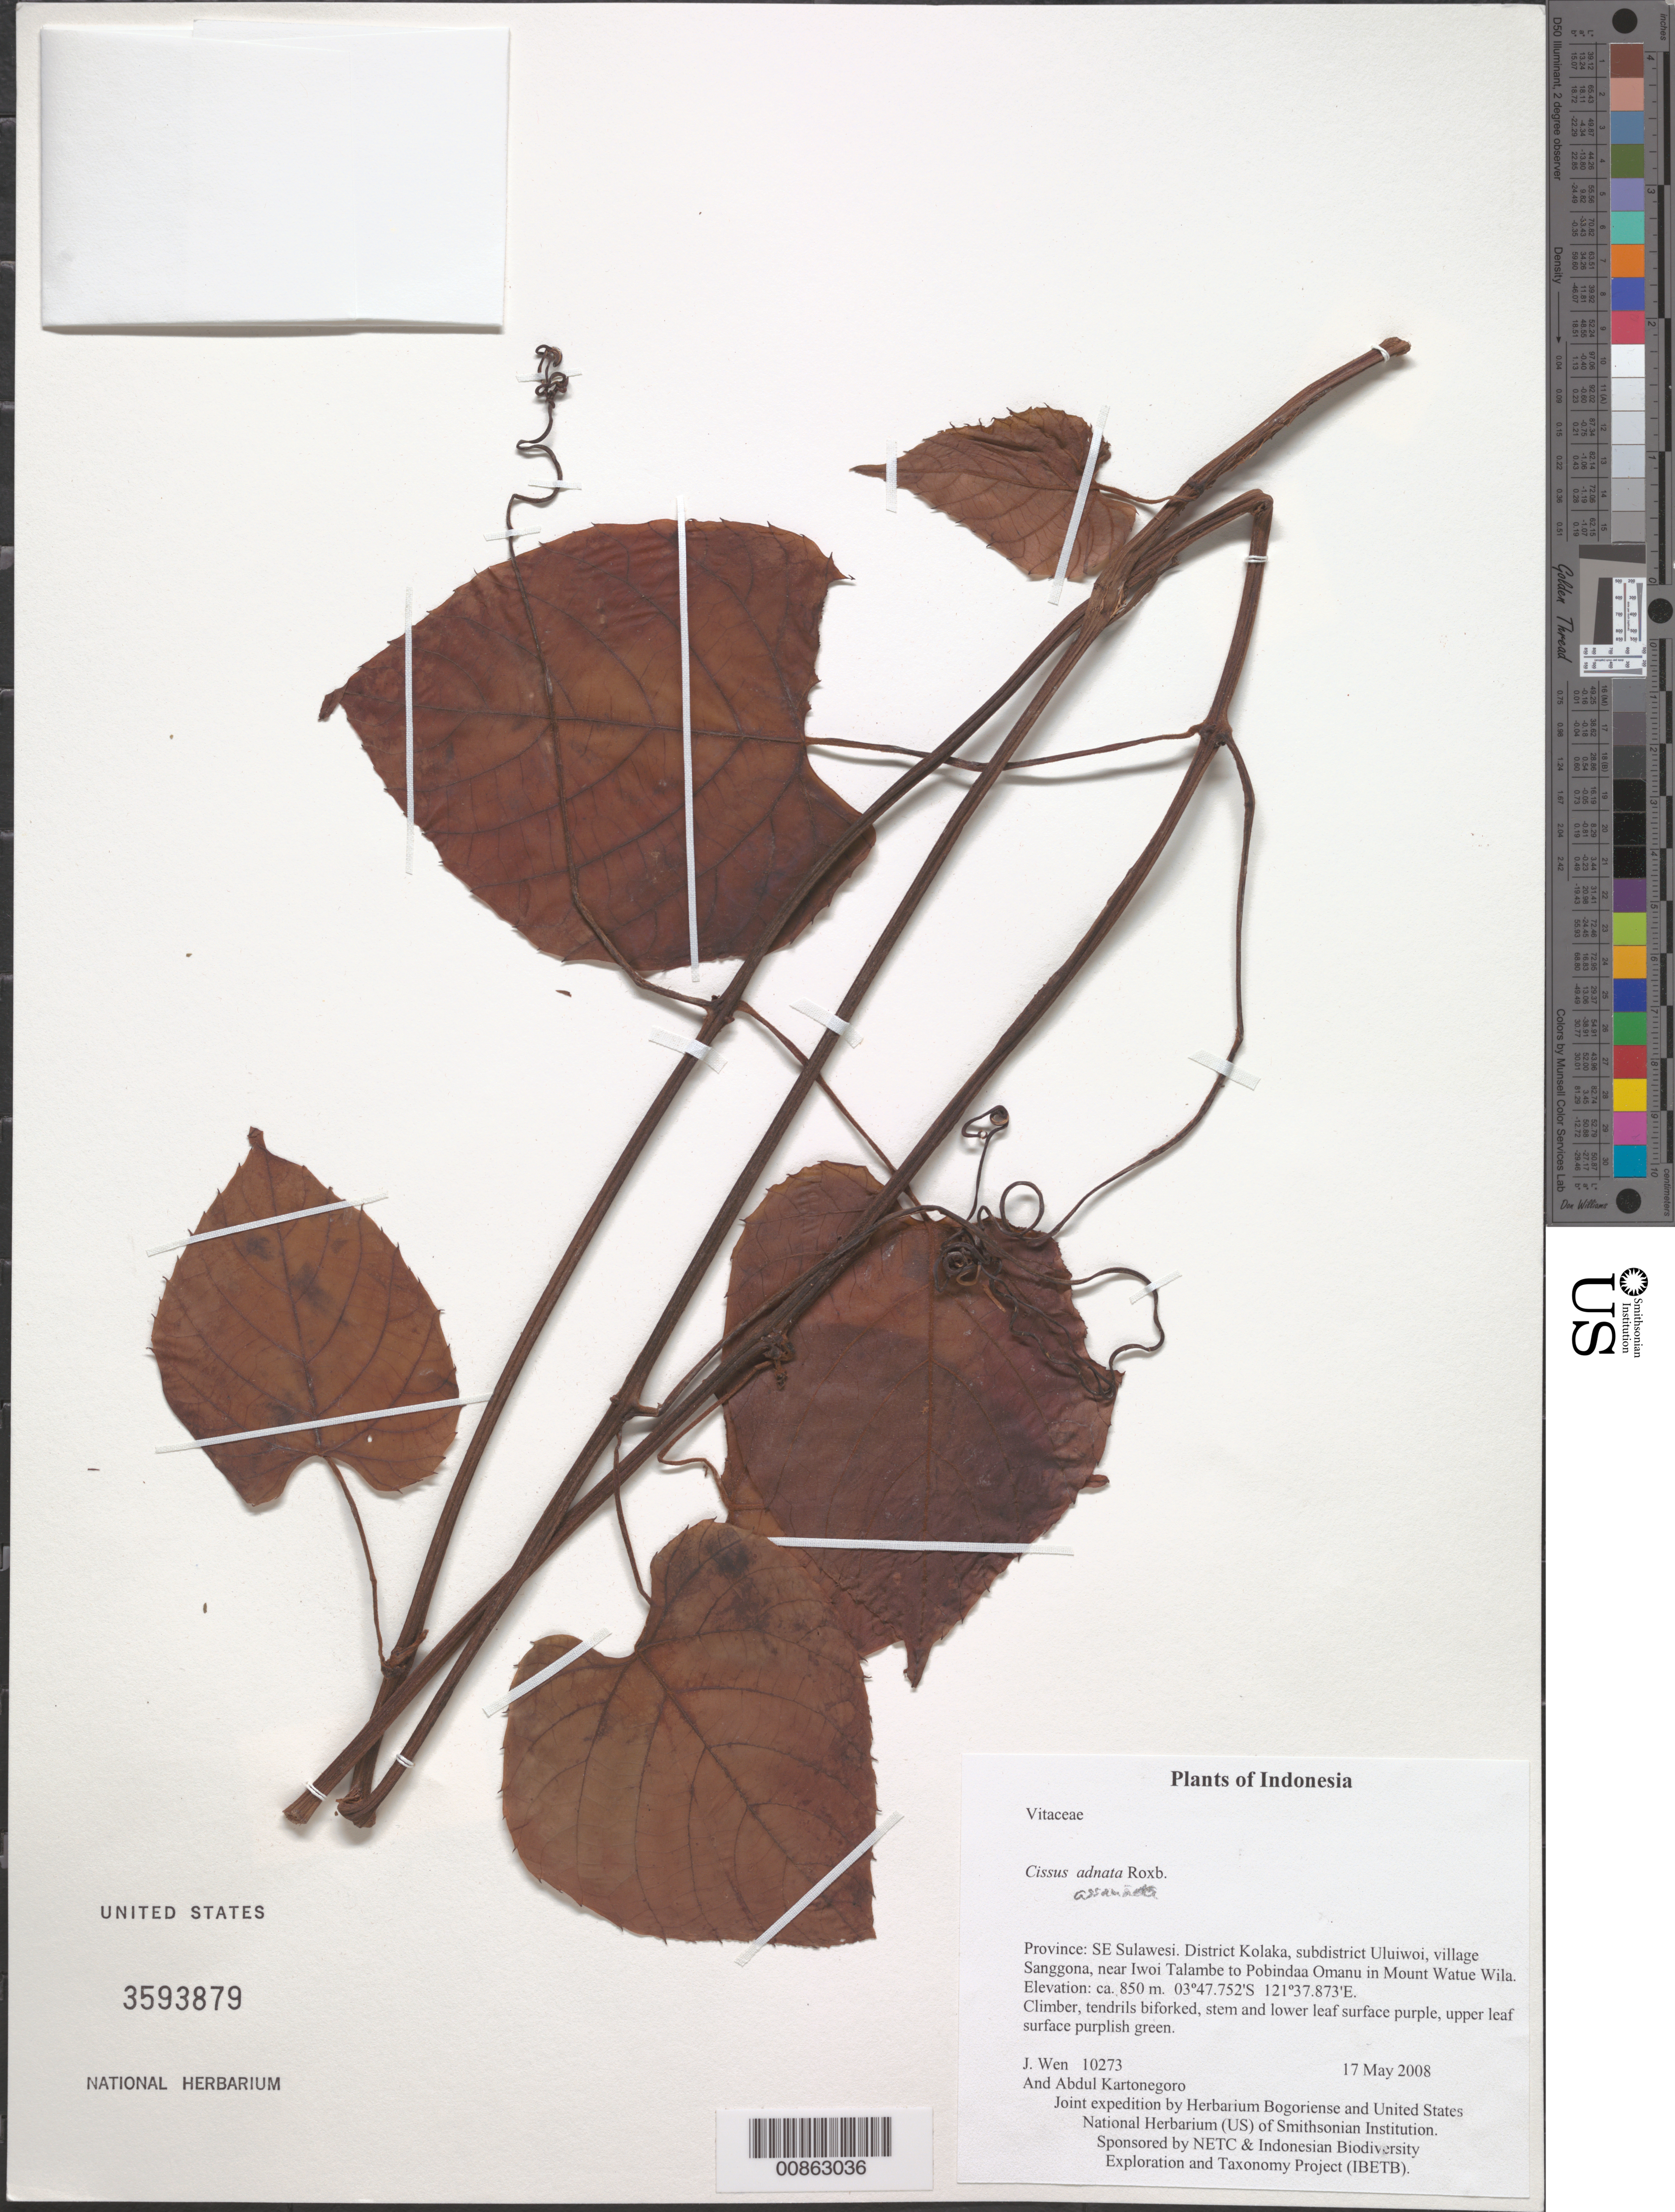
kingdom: Plantae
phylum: Tracheophyta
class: Magnoliopsida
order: Vitales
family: Vitaceae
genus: Cissus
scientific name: Cissus adnata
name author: Roxb.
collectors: J. Wen & A. Kartonegoro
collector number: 10273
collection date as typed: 17 May 2008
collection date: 2008-05-17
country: Indonesia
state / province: Sulawesi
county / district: Sulawesi Tenggara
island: Sulawesi [Celebes]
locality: District Kolaka, subdistrict Uluiwoi, village Sanggona, near Iwoi Talambe to Pobindaa Omanu in Mount Watue Wila.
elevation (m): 850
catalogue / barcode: US 3593879